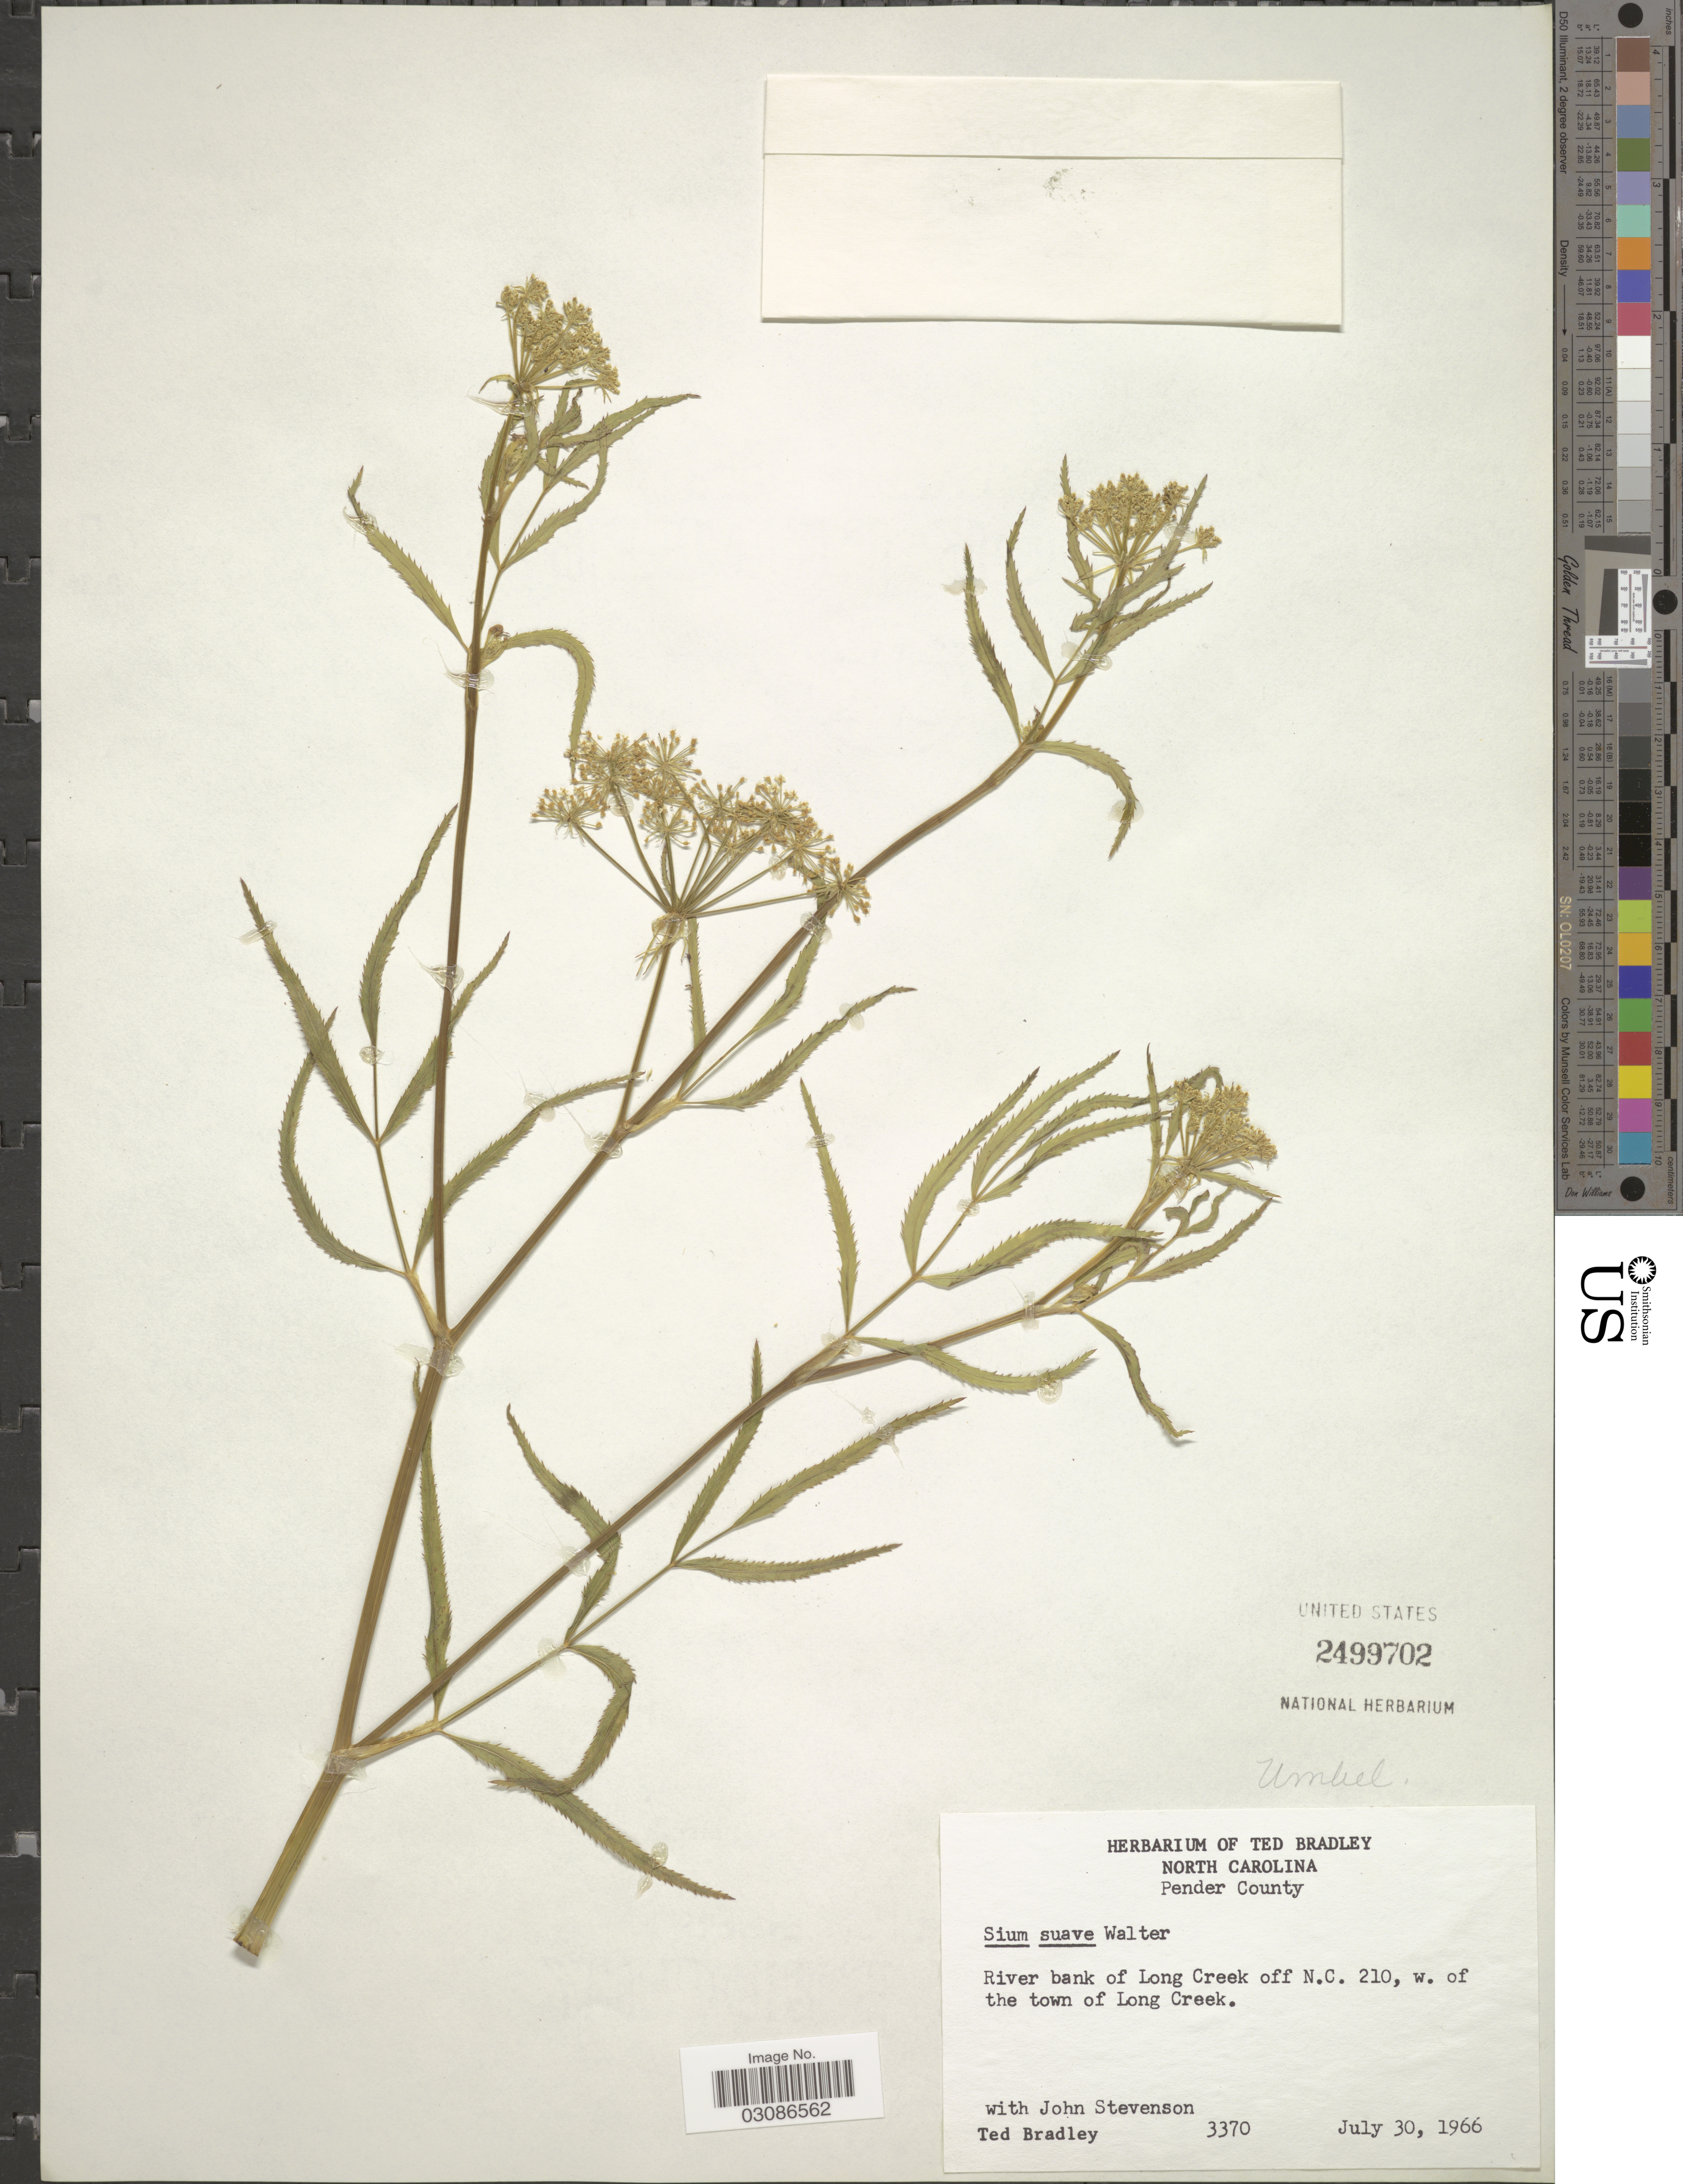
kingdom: Plantae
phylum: Tracheophyta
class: Magnoliopsida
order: Apiales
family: Apiaceae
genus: Sium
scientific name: Sium suave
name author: Walter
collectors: T. Bradley & J. Stevenson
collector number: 3370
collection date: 1966-07-30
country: United States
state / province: North Carolina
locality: Pender County, River bank of Long Creek off N.C. 210, w. of the town of Long Creek.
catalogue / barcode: US 2499702